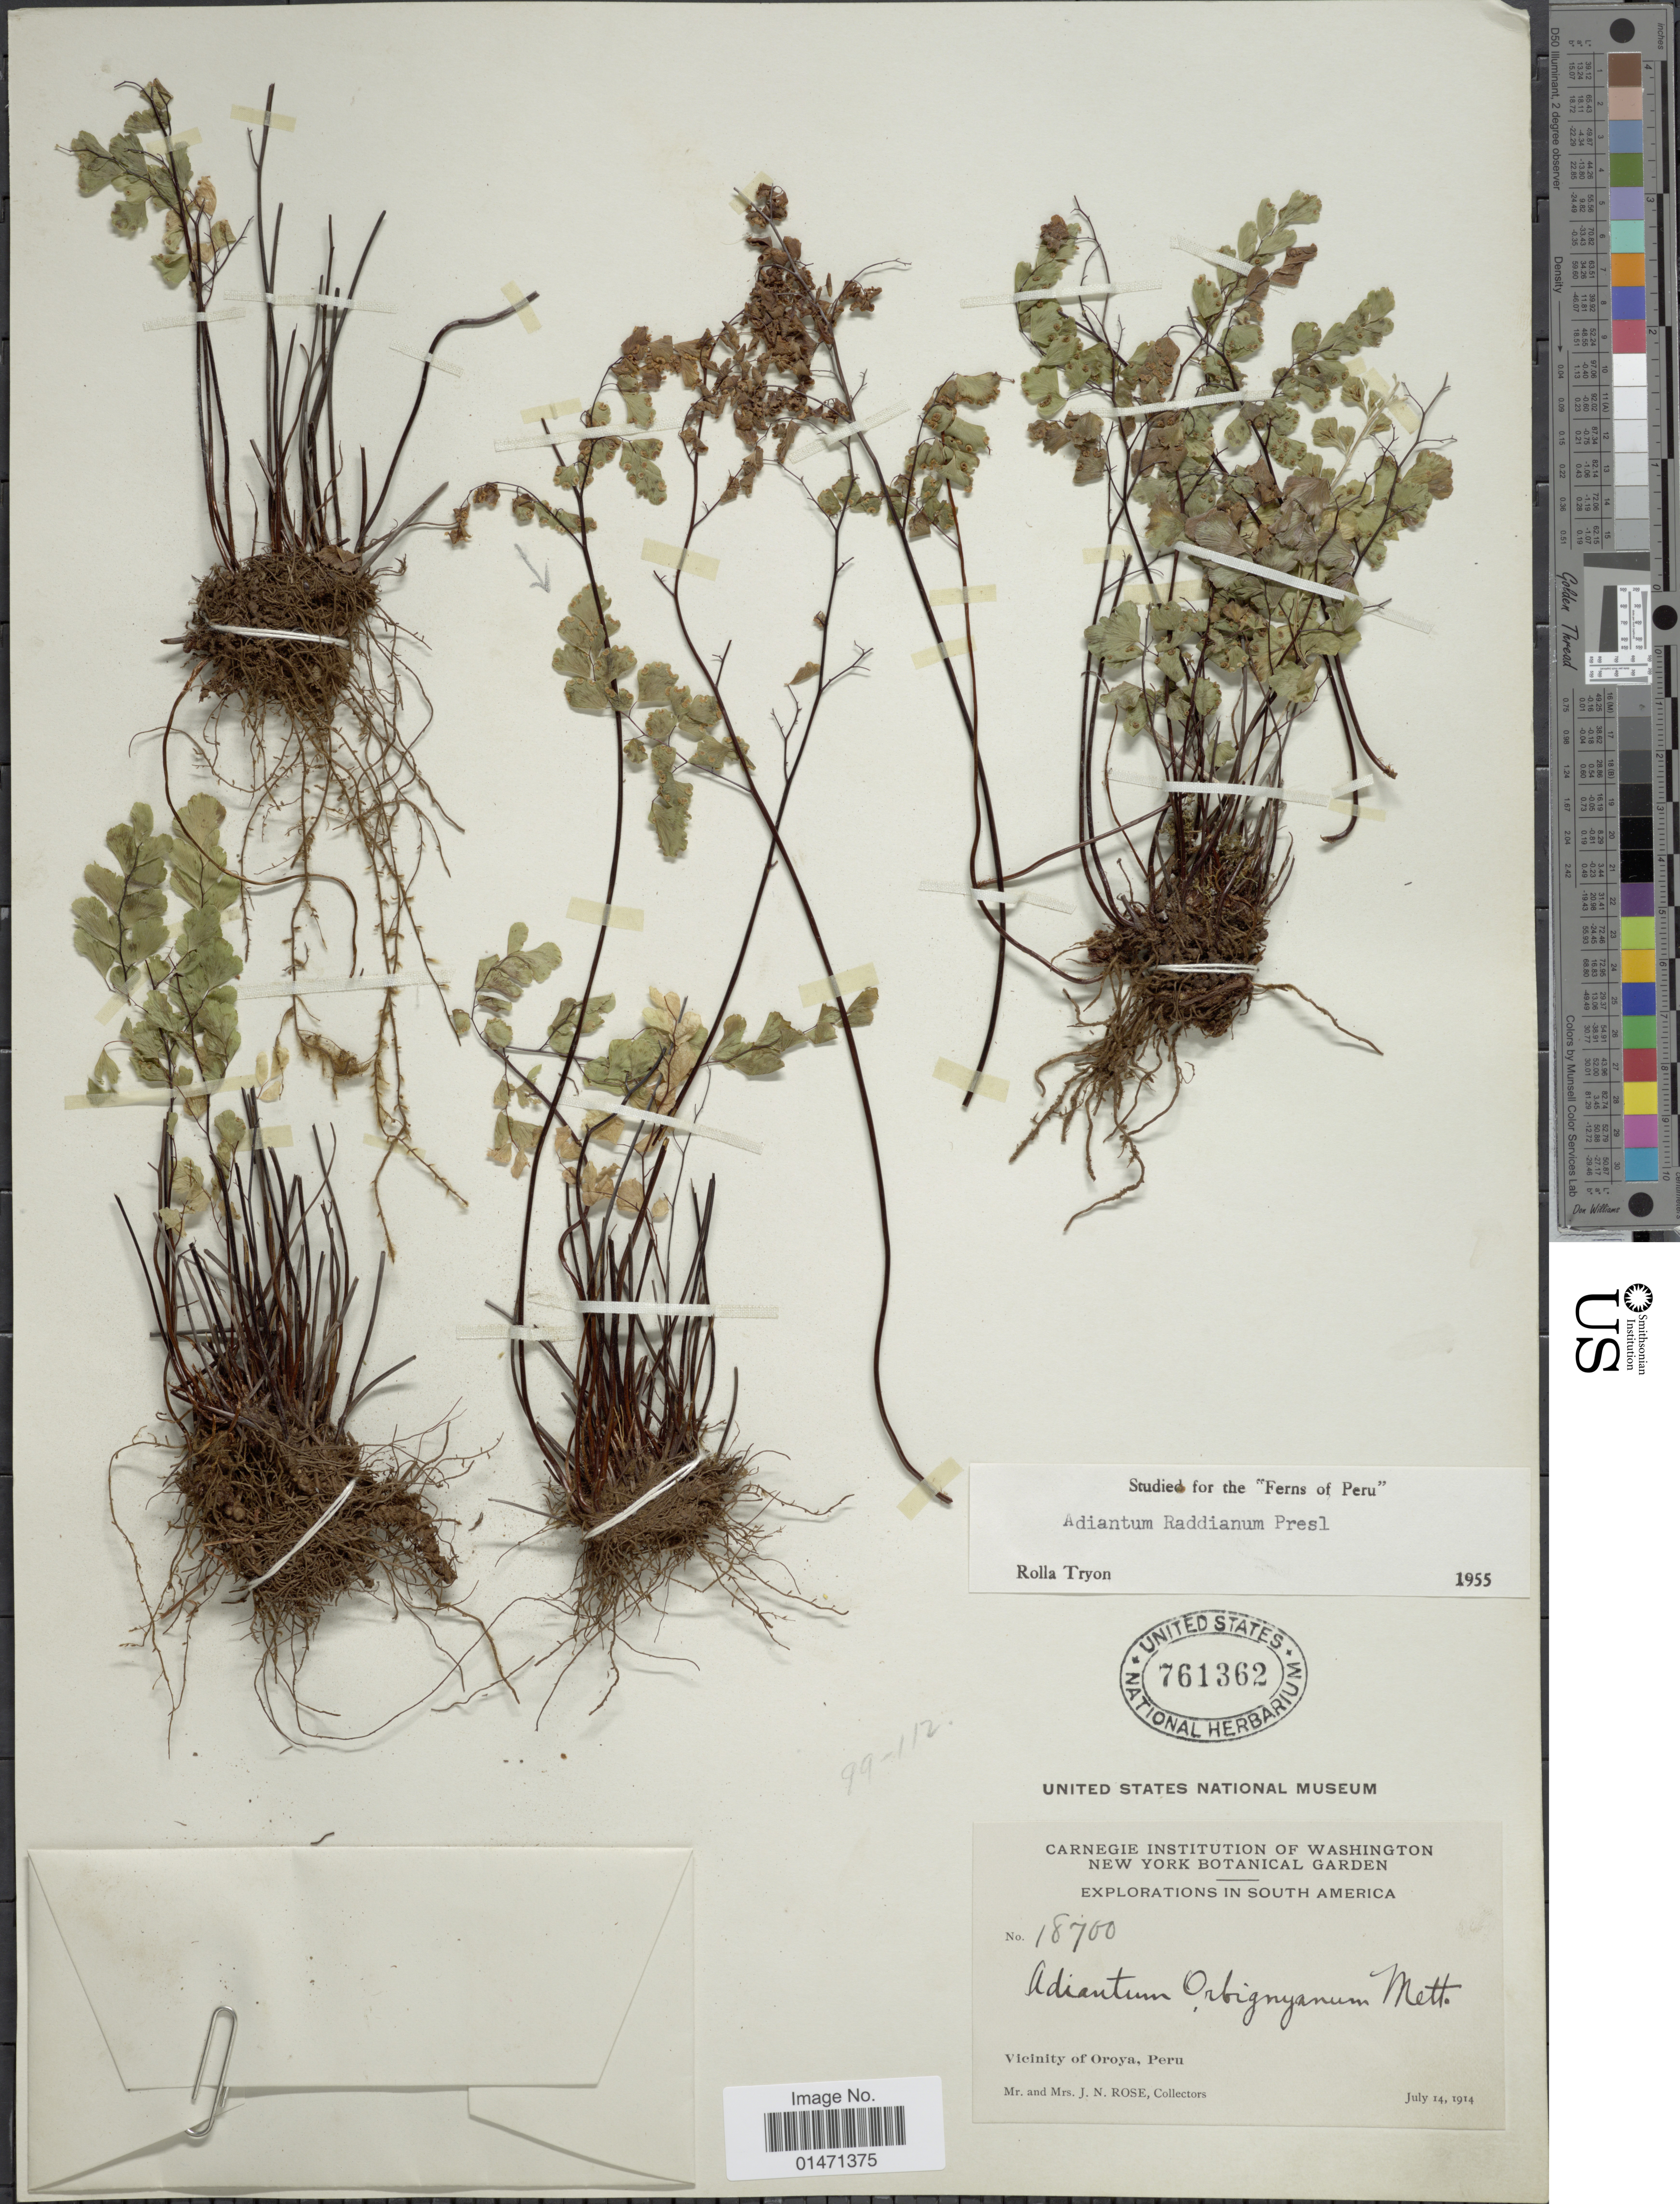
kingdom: Plantae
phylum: Tracheophyta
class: Polypodiopsida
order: Polypodiales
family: Pteridaceae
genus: Adiantum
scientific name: Adiantum raddianum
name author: C. Presl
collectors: J. N. Rose & L. B. Rose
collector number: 18700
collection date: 1914-07-14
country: Peru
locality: South America, Vicinity of Oroya, Peru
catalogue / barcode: US 761362